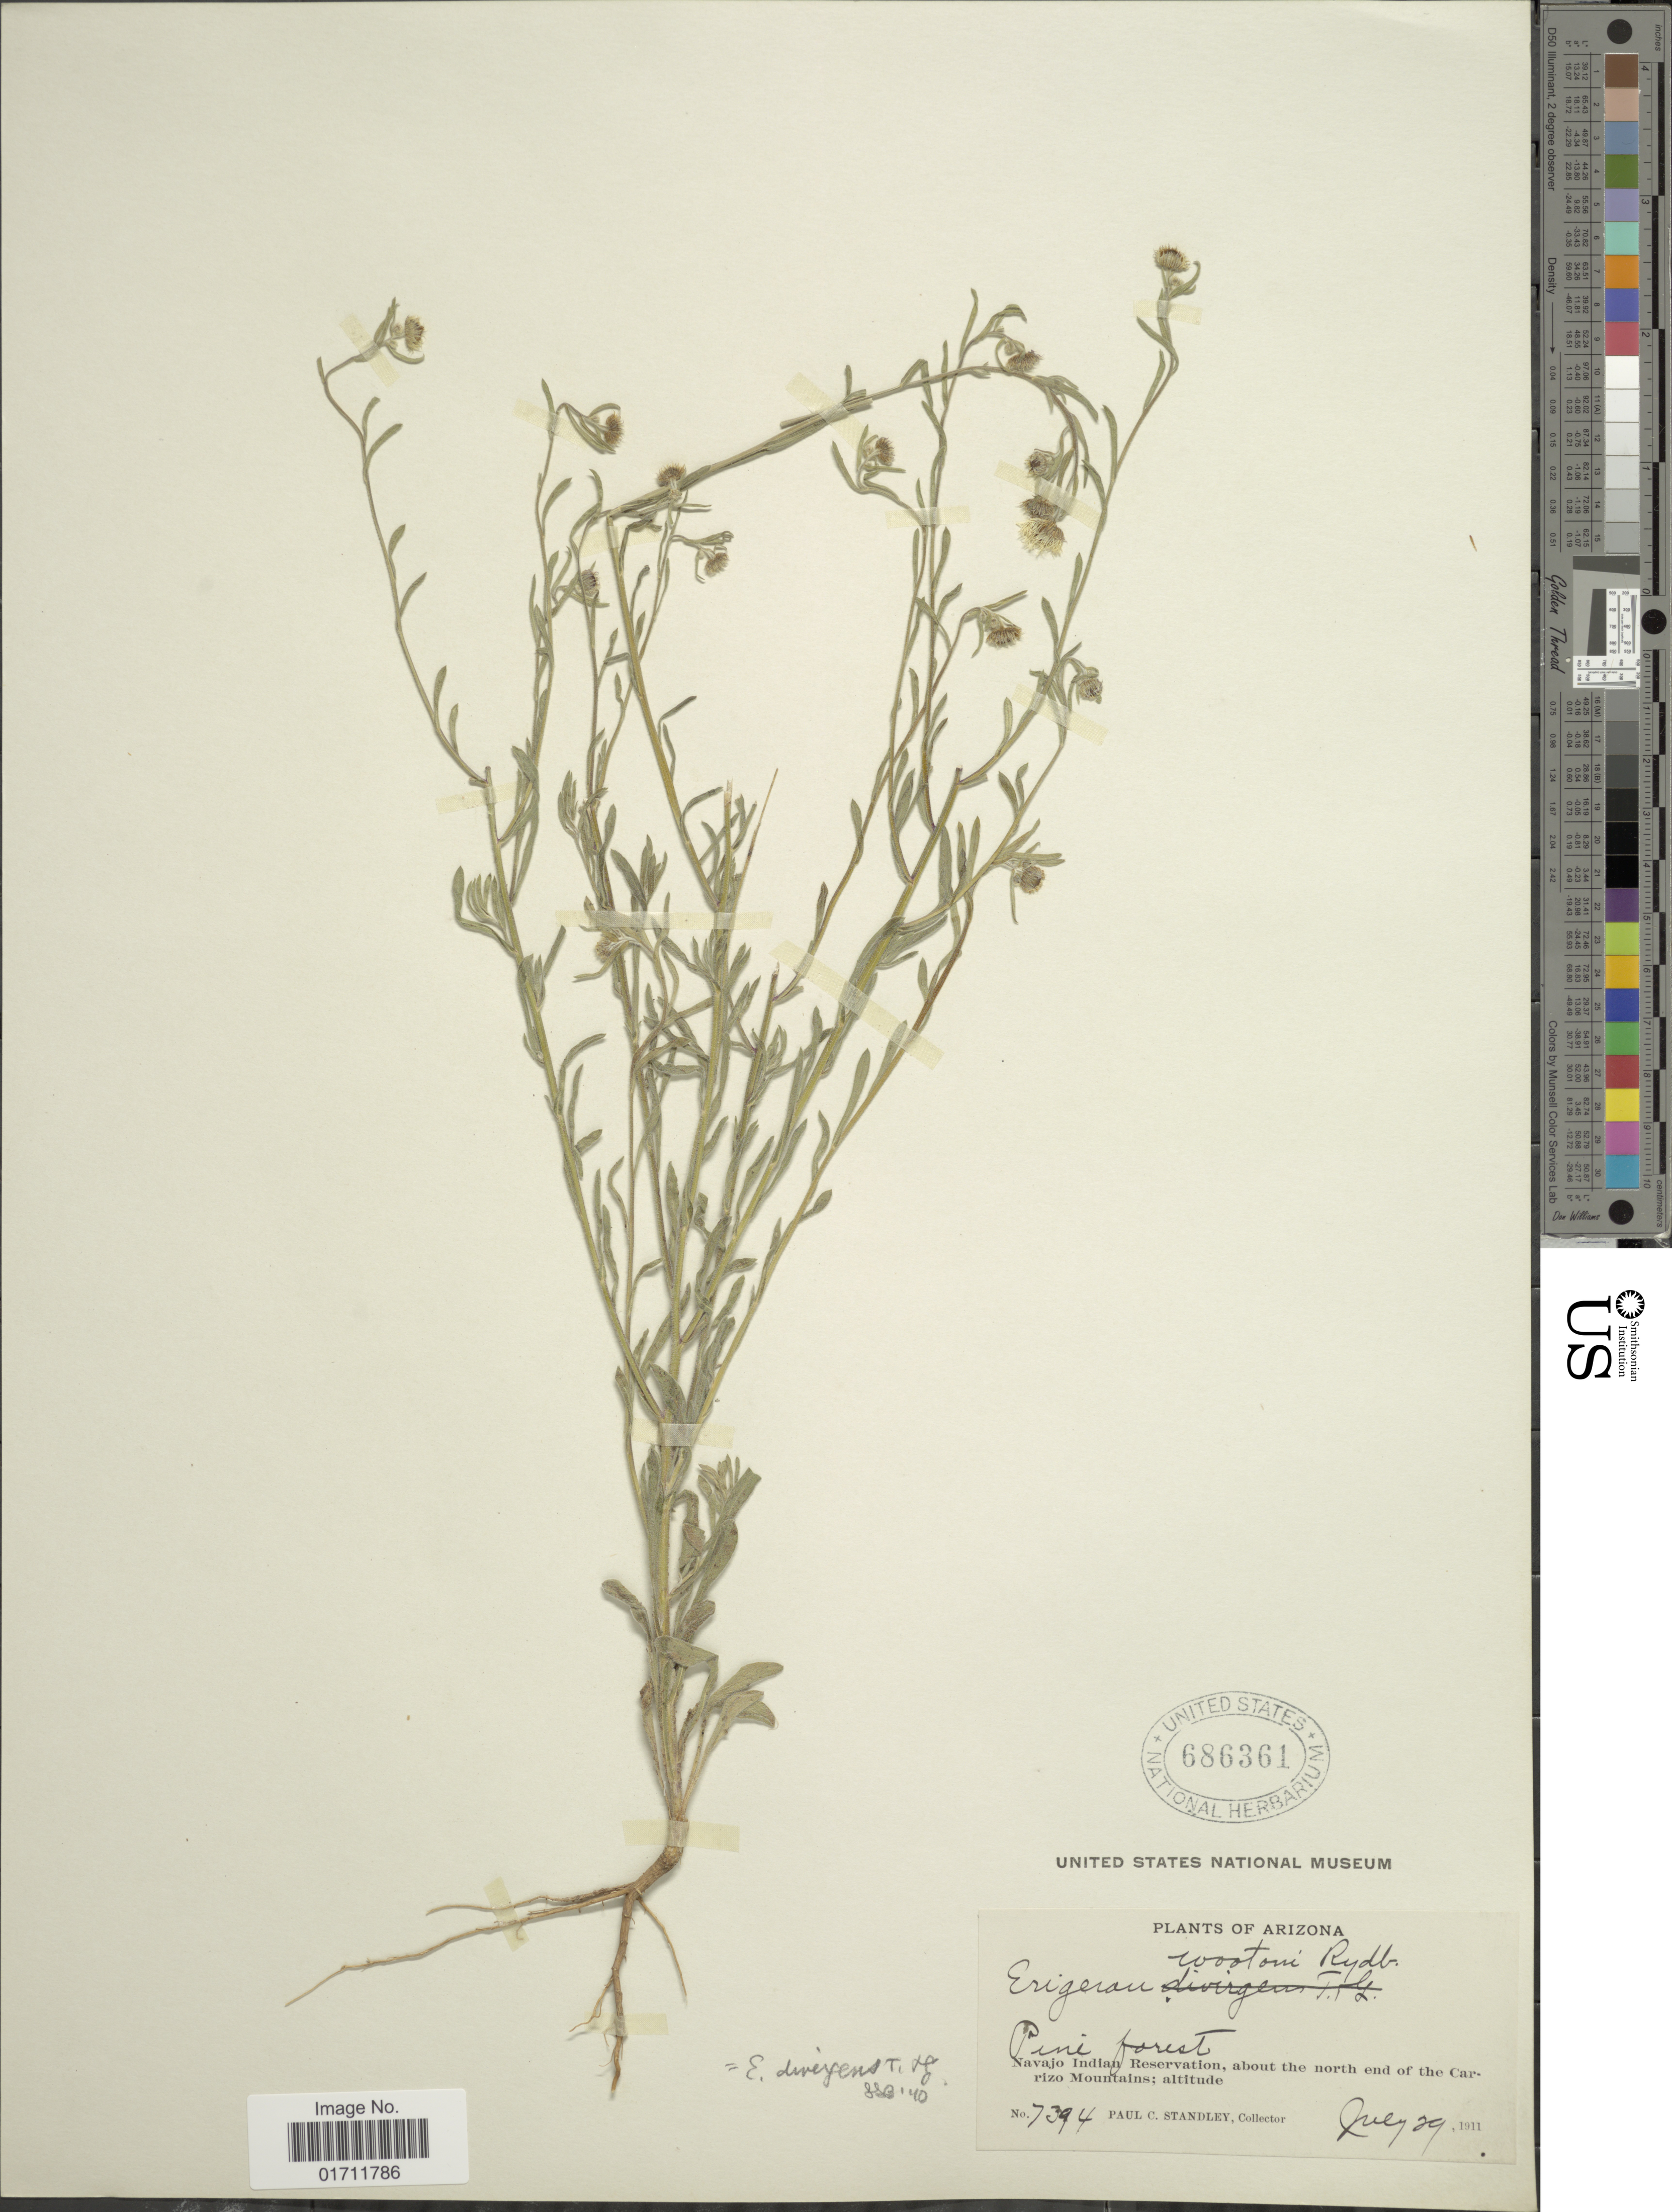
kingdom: Plantae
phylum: Tracheophyta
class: Magnoliopsida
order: Asterales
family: Asteraceae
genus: Erigeron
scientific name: Erigeron divergens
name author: Torr. & A. Gray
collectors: P. C. Standley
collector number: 7394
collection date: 1911-07-29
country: United States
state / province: Arizona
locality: Pine forest, Navajo Indian Reservation, about the north end of the Carrizo Mountains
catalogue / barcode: US 686361